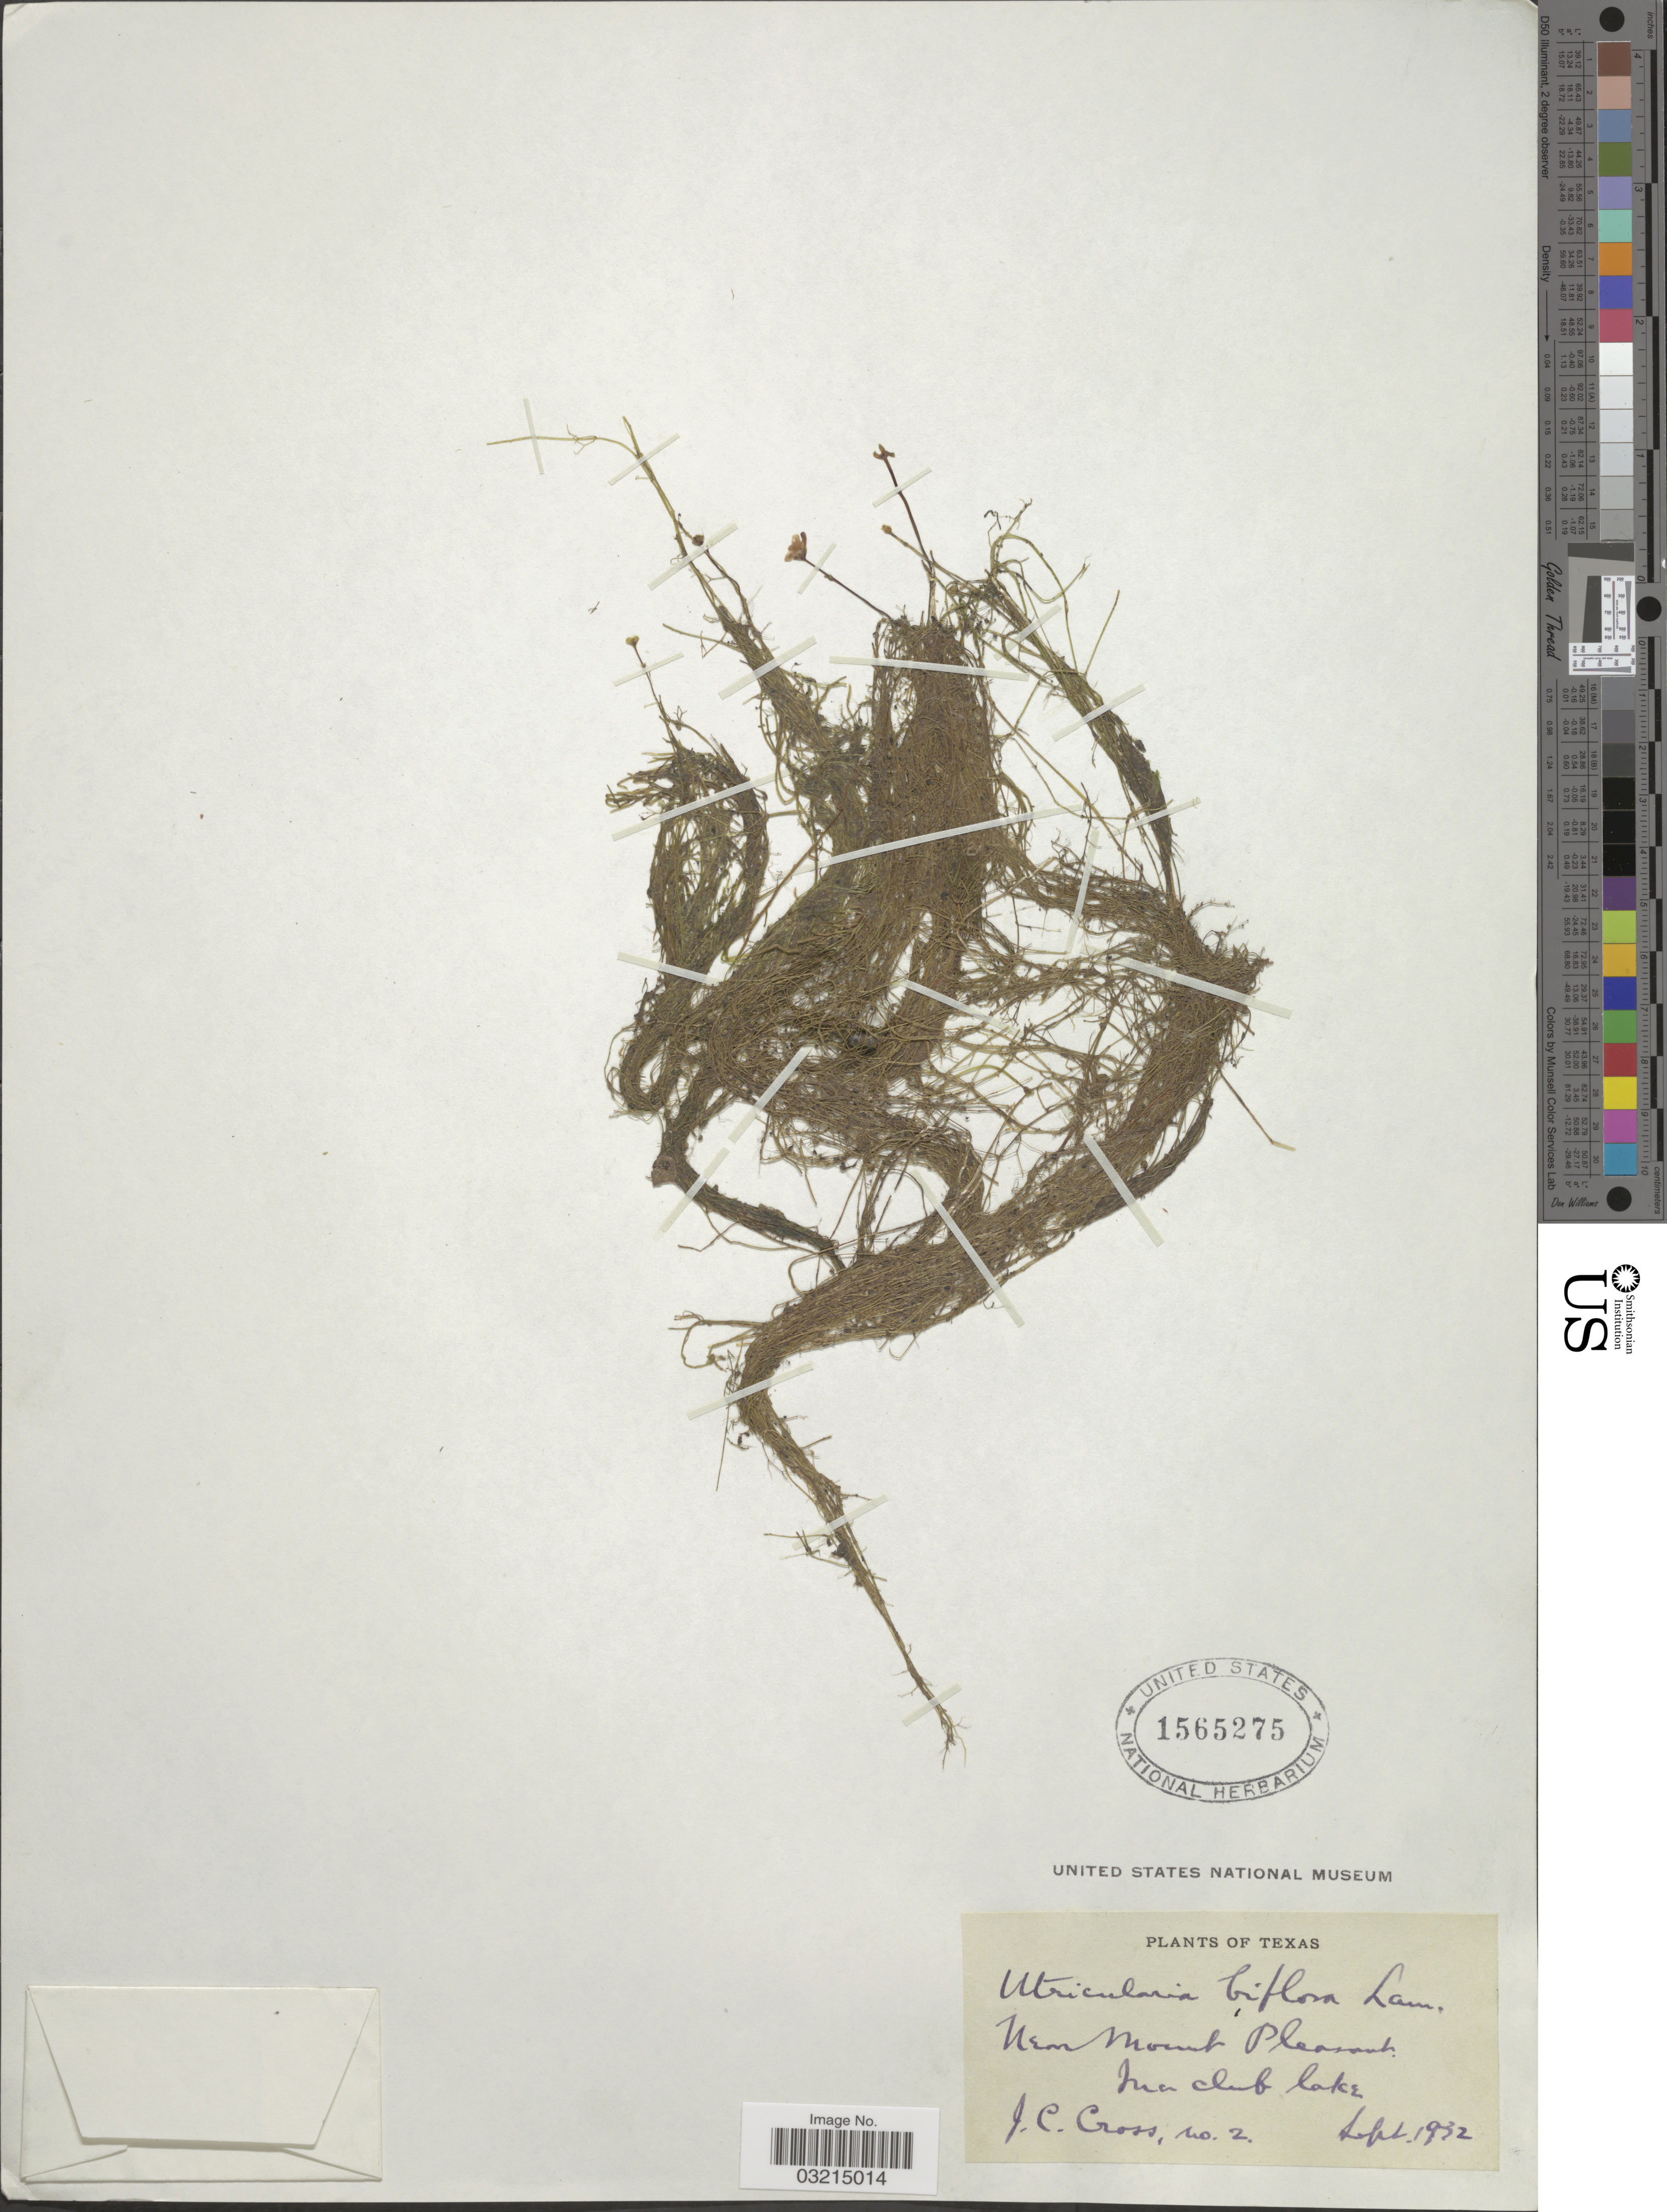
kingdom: Plantae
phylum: Tracheophyta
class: Magnoliopsida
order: Lamiales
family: Lentibulariaceae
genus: Utricularia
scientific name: Utricularia biflora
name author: Lam.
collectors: F. Cross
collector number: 2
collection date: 1932-09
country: United States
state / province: Texas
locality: Near Mount Pleasant. Melody Lake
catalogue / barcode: US 1565275